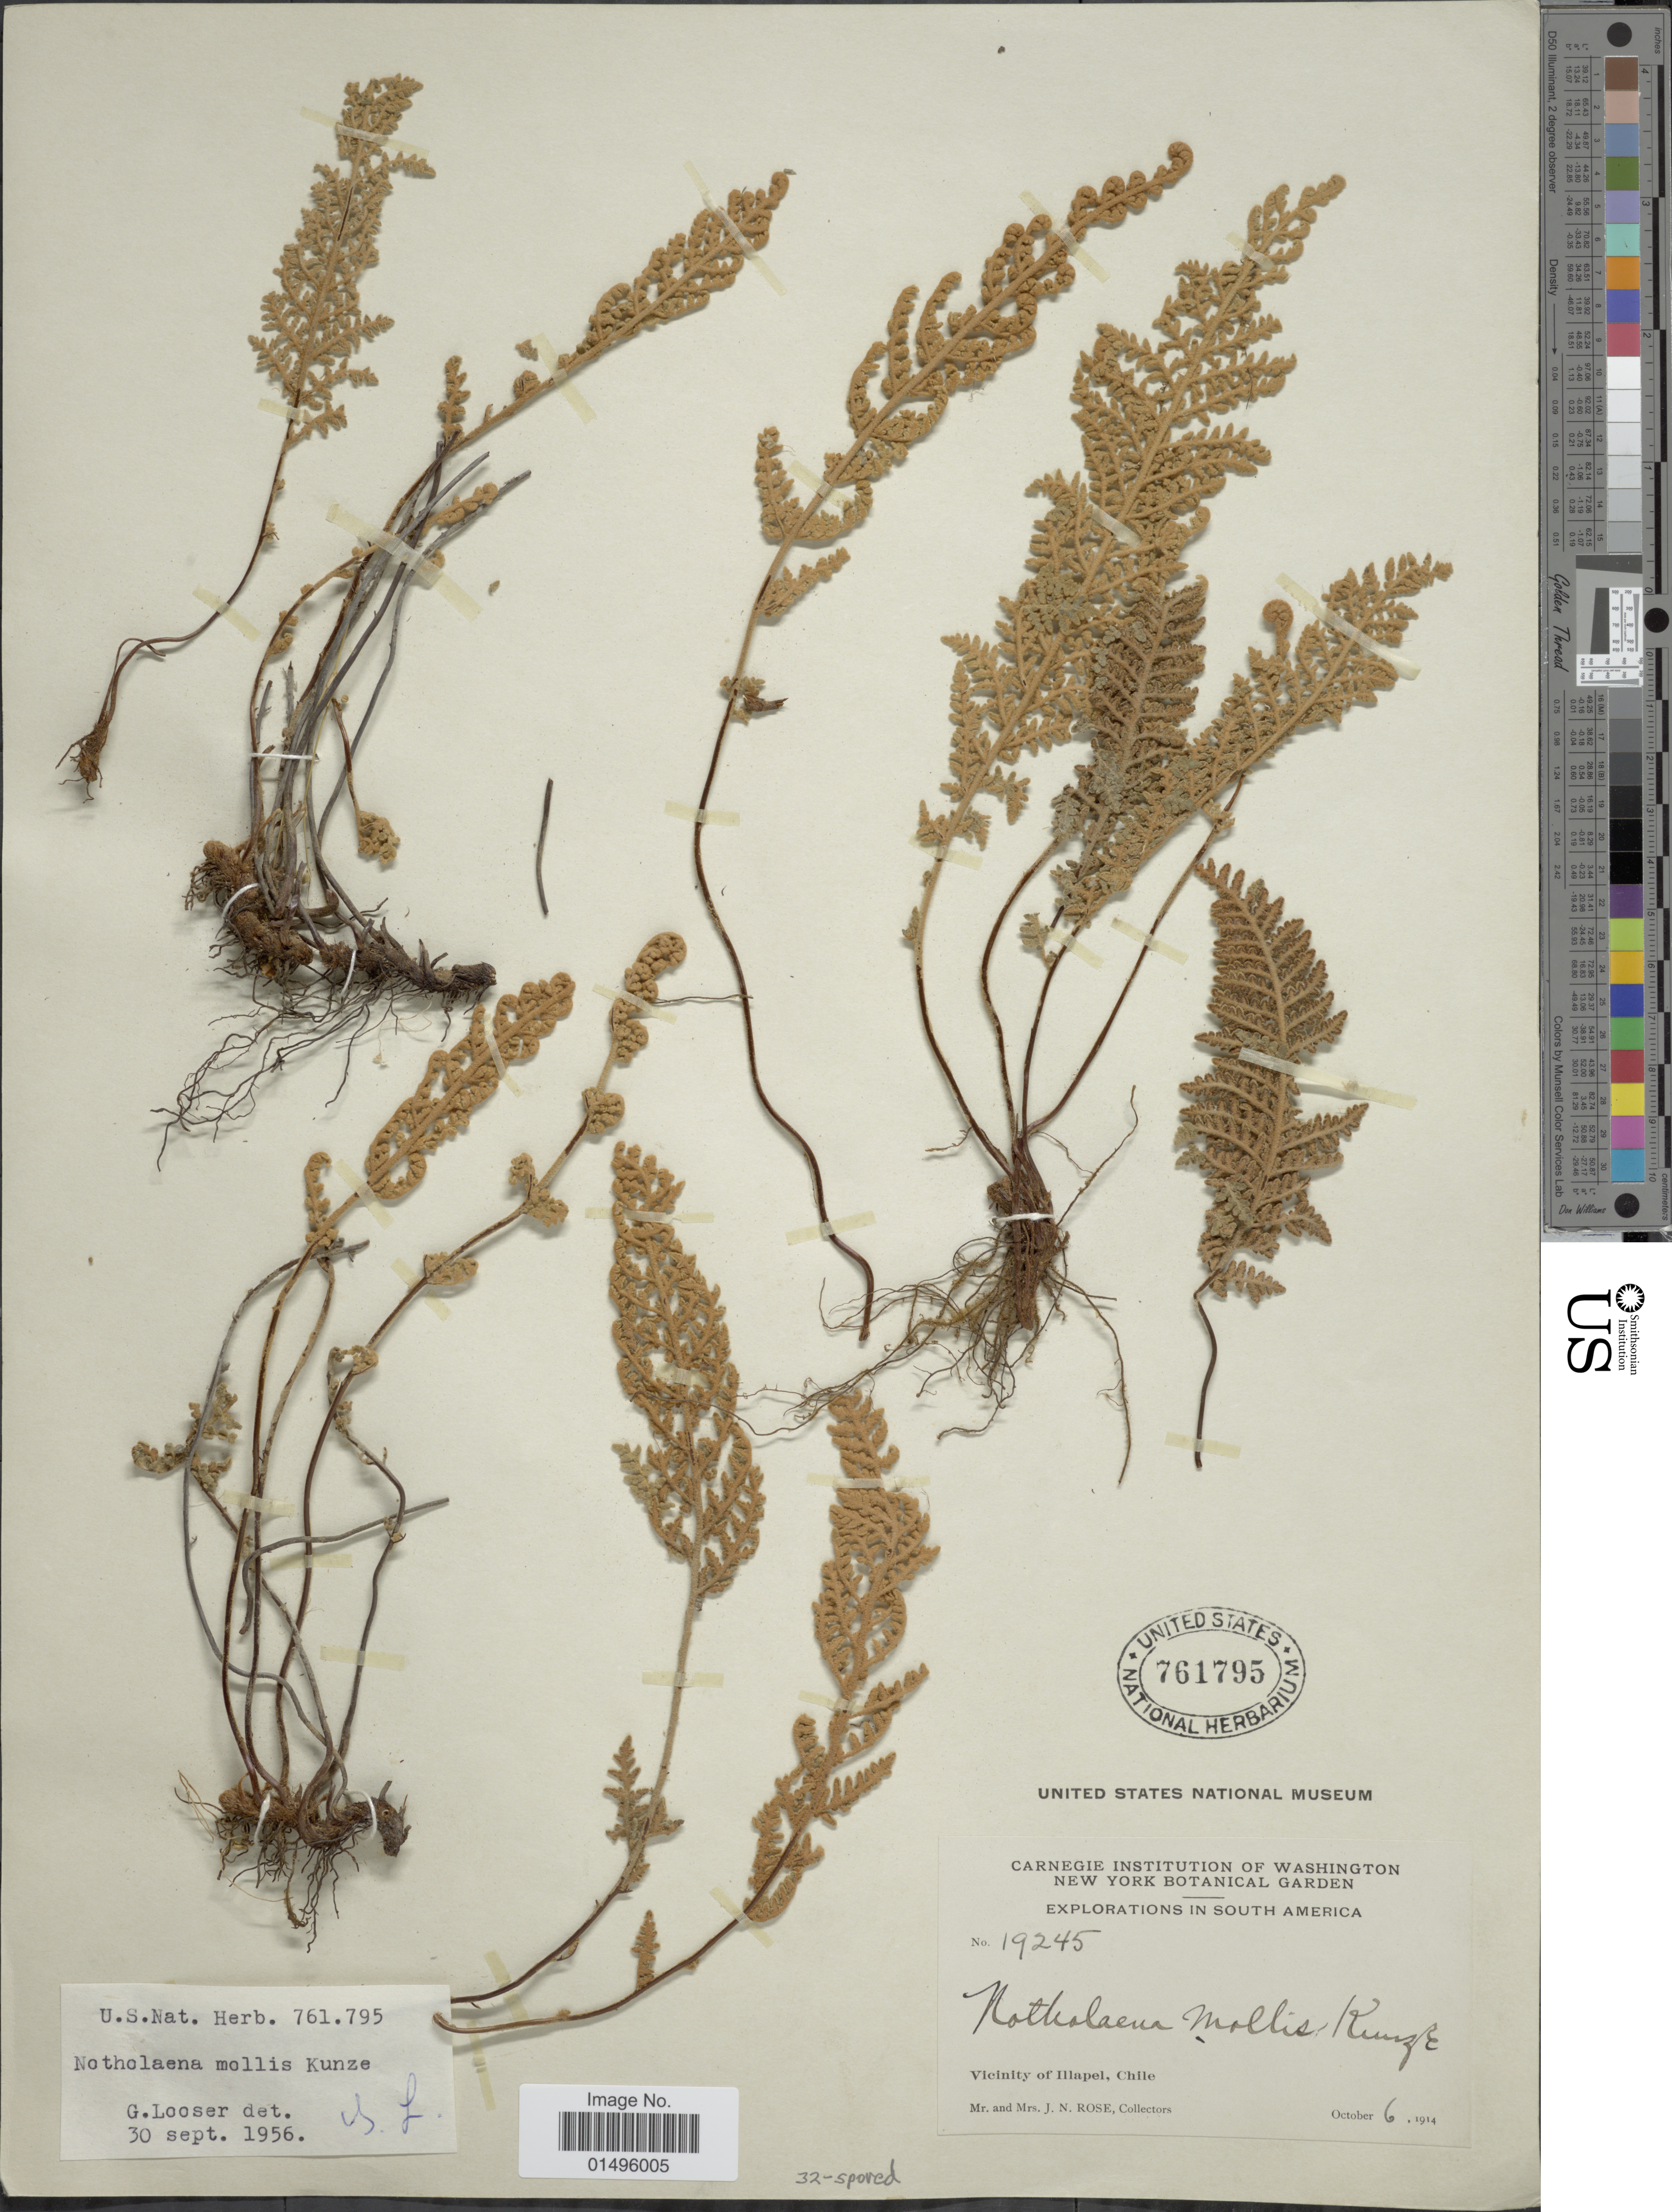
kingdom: Plantae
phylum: Tracheophyta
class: Polypodiopsida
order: Polypodiales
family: Pteridaceae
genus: Notholaena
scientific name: Notholaena mollis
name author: Kunze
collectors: J. N. Rose & L. B. Rose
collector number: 19245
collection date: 1914-10-06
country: Chile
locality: South America, Vicinity of Illapel, CHile.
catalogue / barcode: US 761795